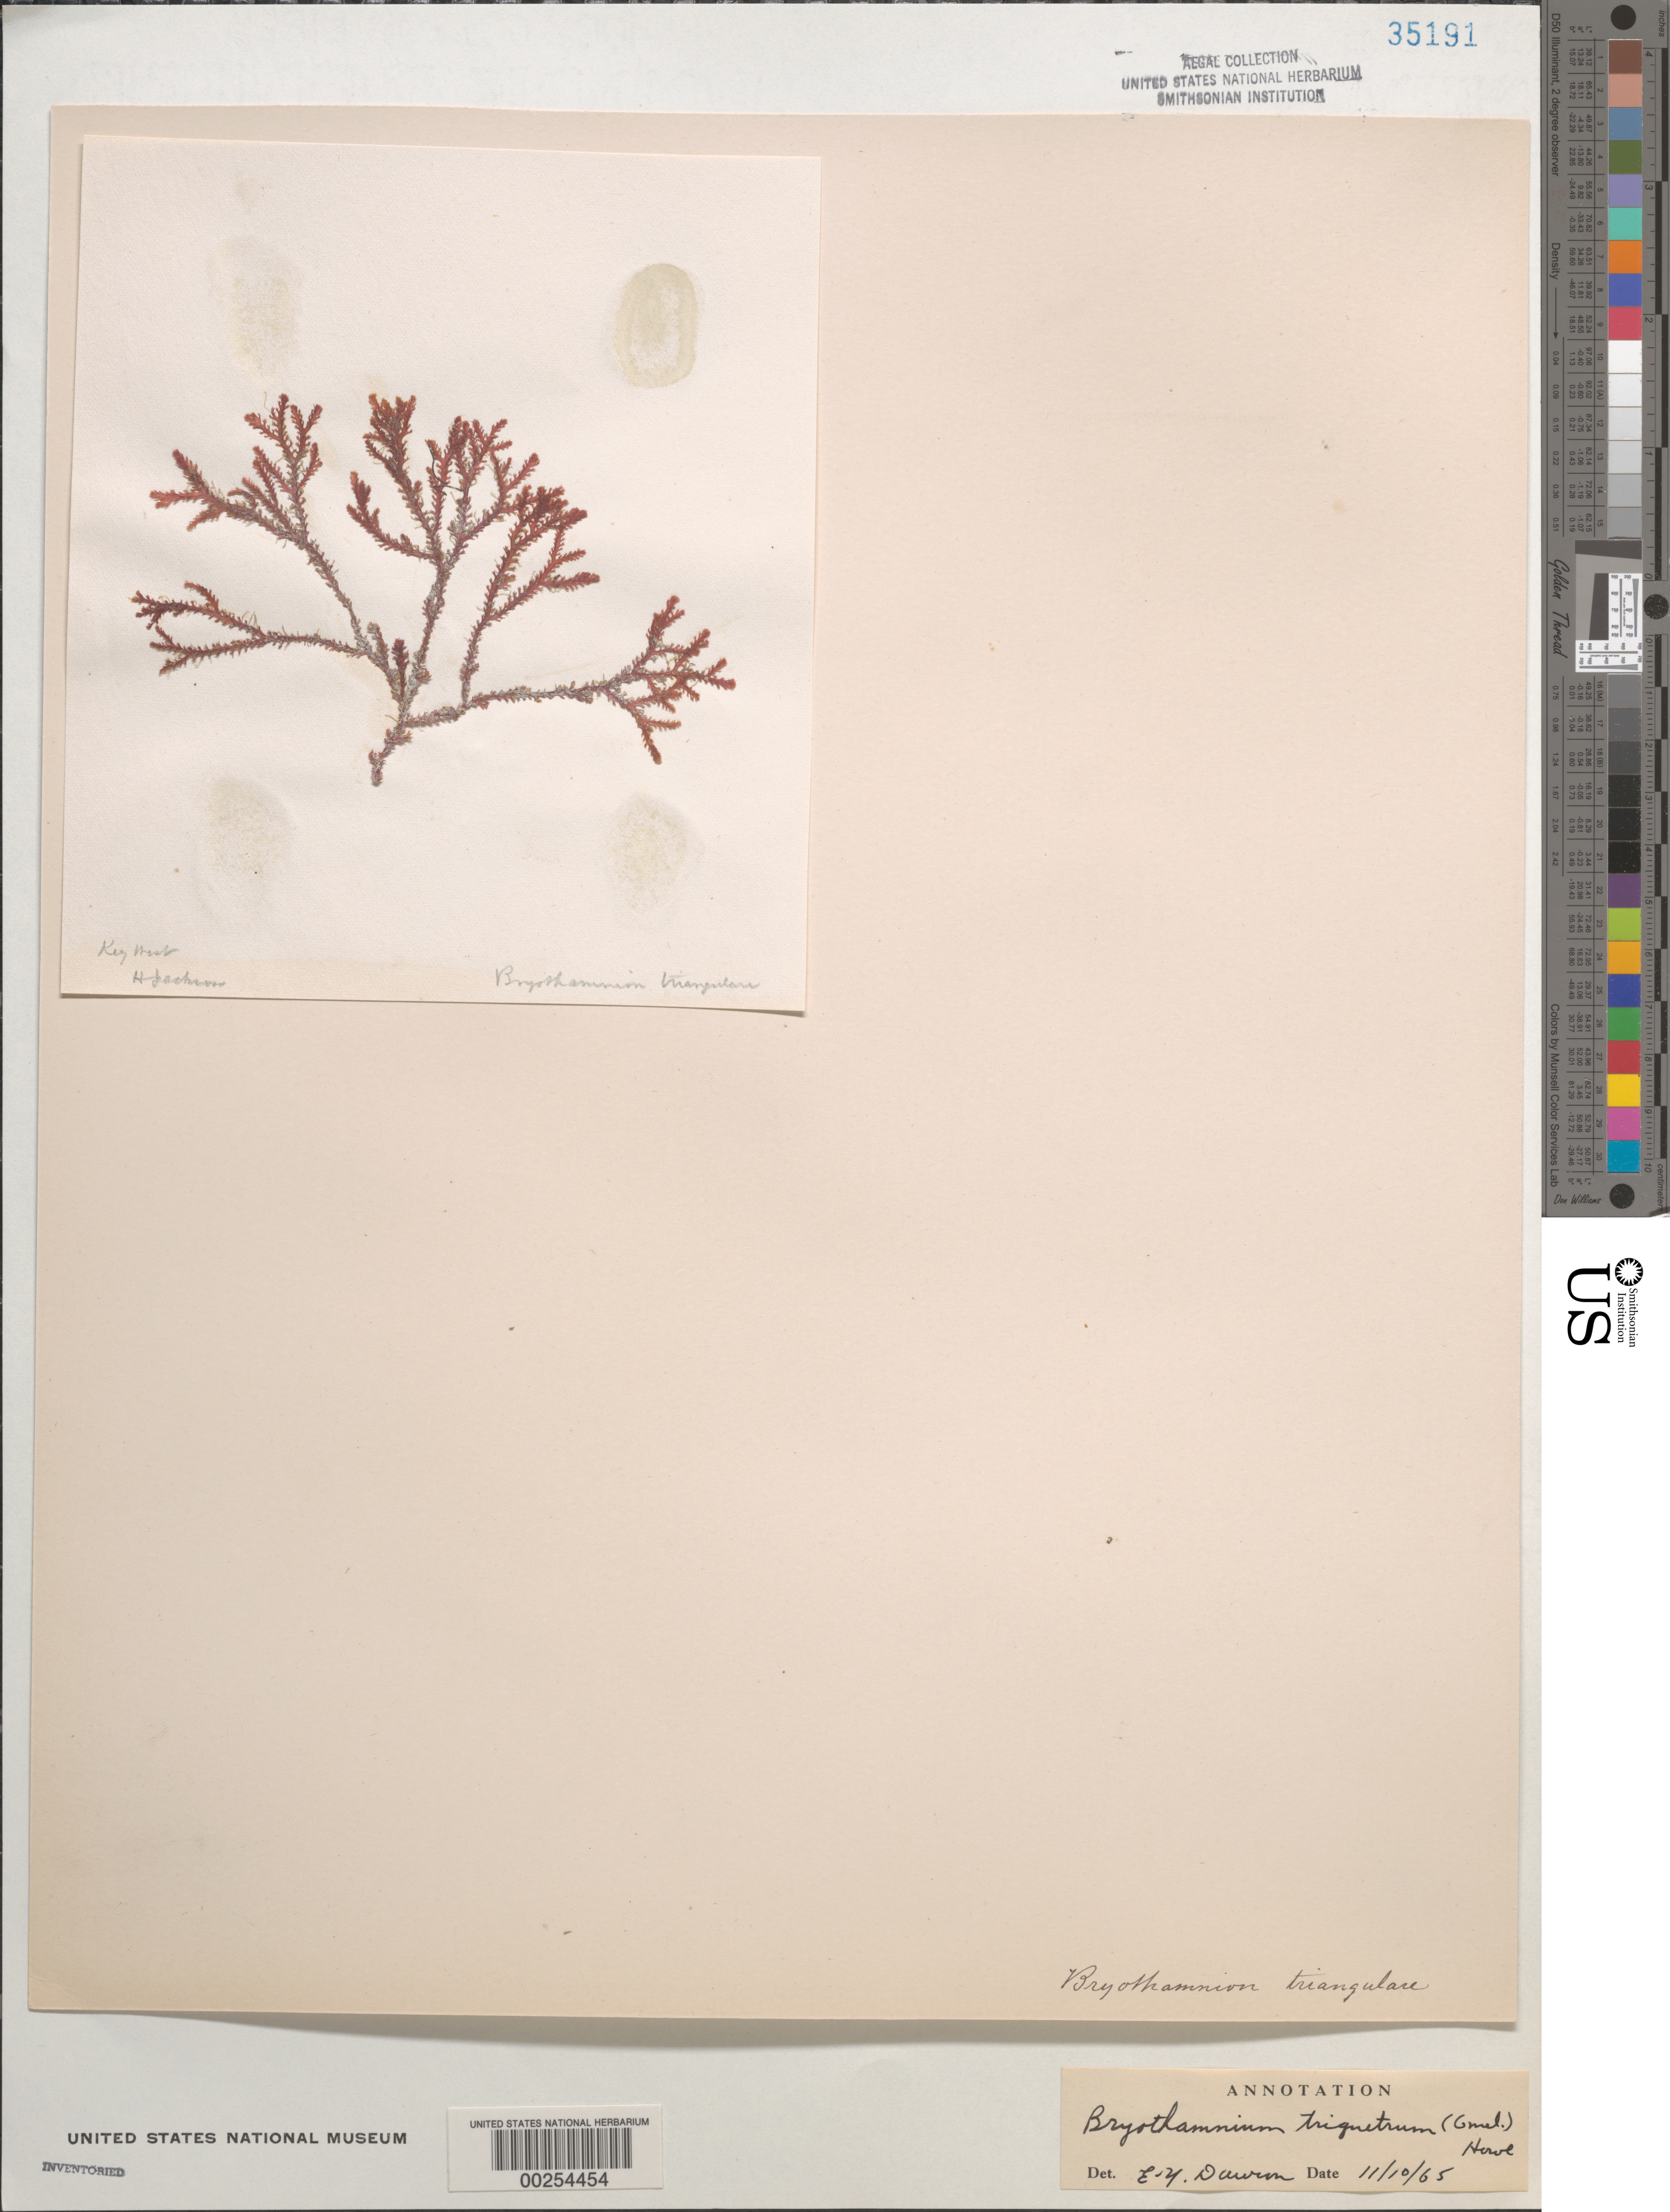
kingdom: Plantae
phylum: Rhodophyta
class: Florideophyceae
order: Ceramiales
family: Rhodomelaceae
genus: Alsidium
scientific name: Alsidium triquetrum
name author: (S.G. Gmel.) Trevis.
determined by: Algae name updating Project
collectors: H. Jackson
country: United States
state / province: Florida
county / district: Monroe County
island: Key West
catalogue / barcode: US 35191